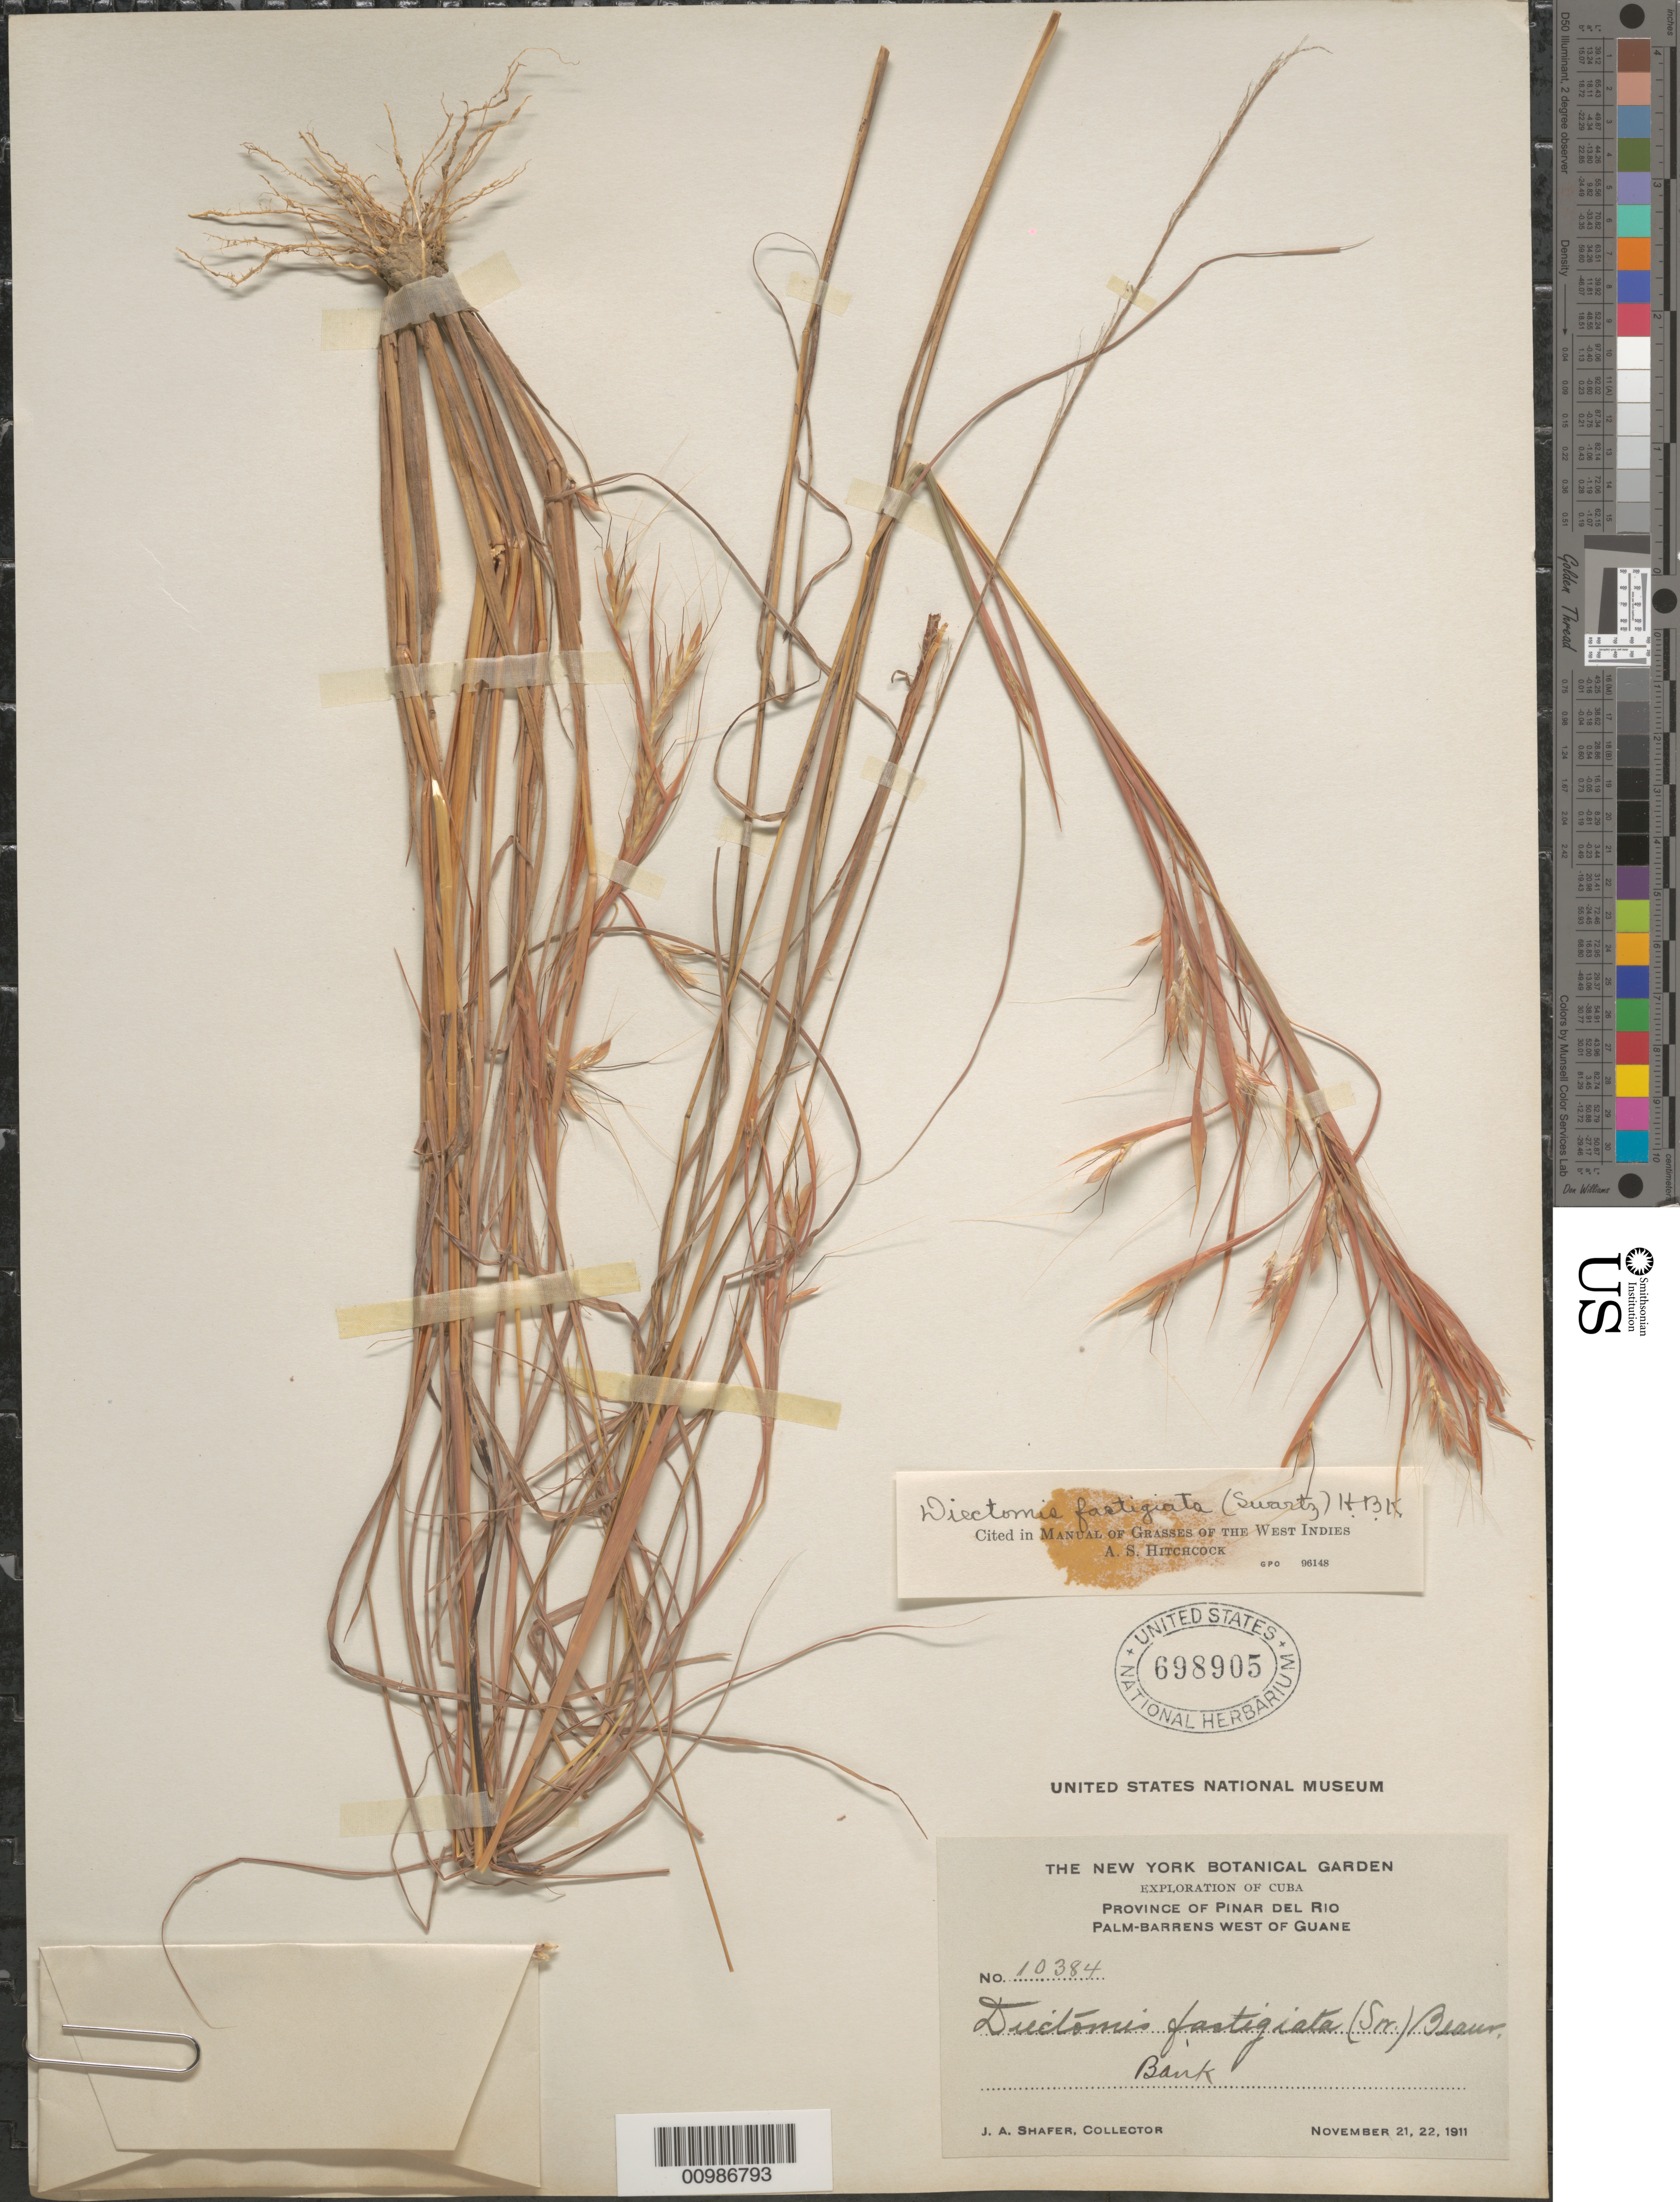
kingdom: Plantae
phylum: Tracheophyta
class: Liliopsida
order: Poales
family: Poaceae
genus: Andropogon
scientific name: Andropogon fastigiatus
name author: Sw.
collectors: J. A. Shafer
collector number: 10384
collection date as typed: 21 Nov 1911 to22 Nov 1911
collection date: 1911-11-21/1911-11-22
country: Cuba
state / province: Pinar del Rio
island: Cuba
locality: W of Guane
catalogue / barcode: US 698905